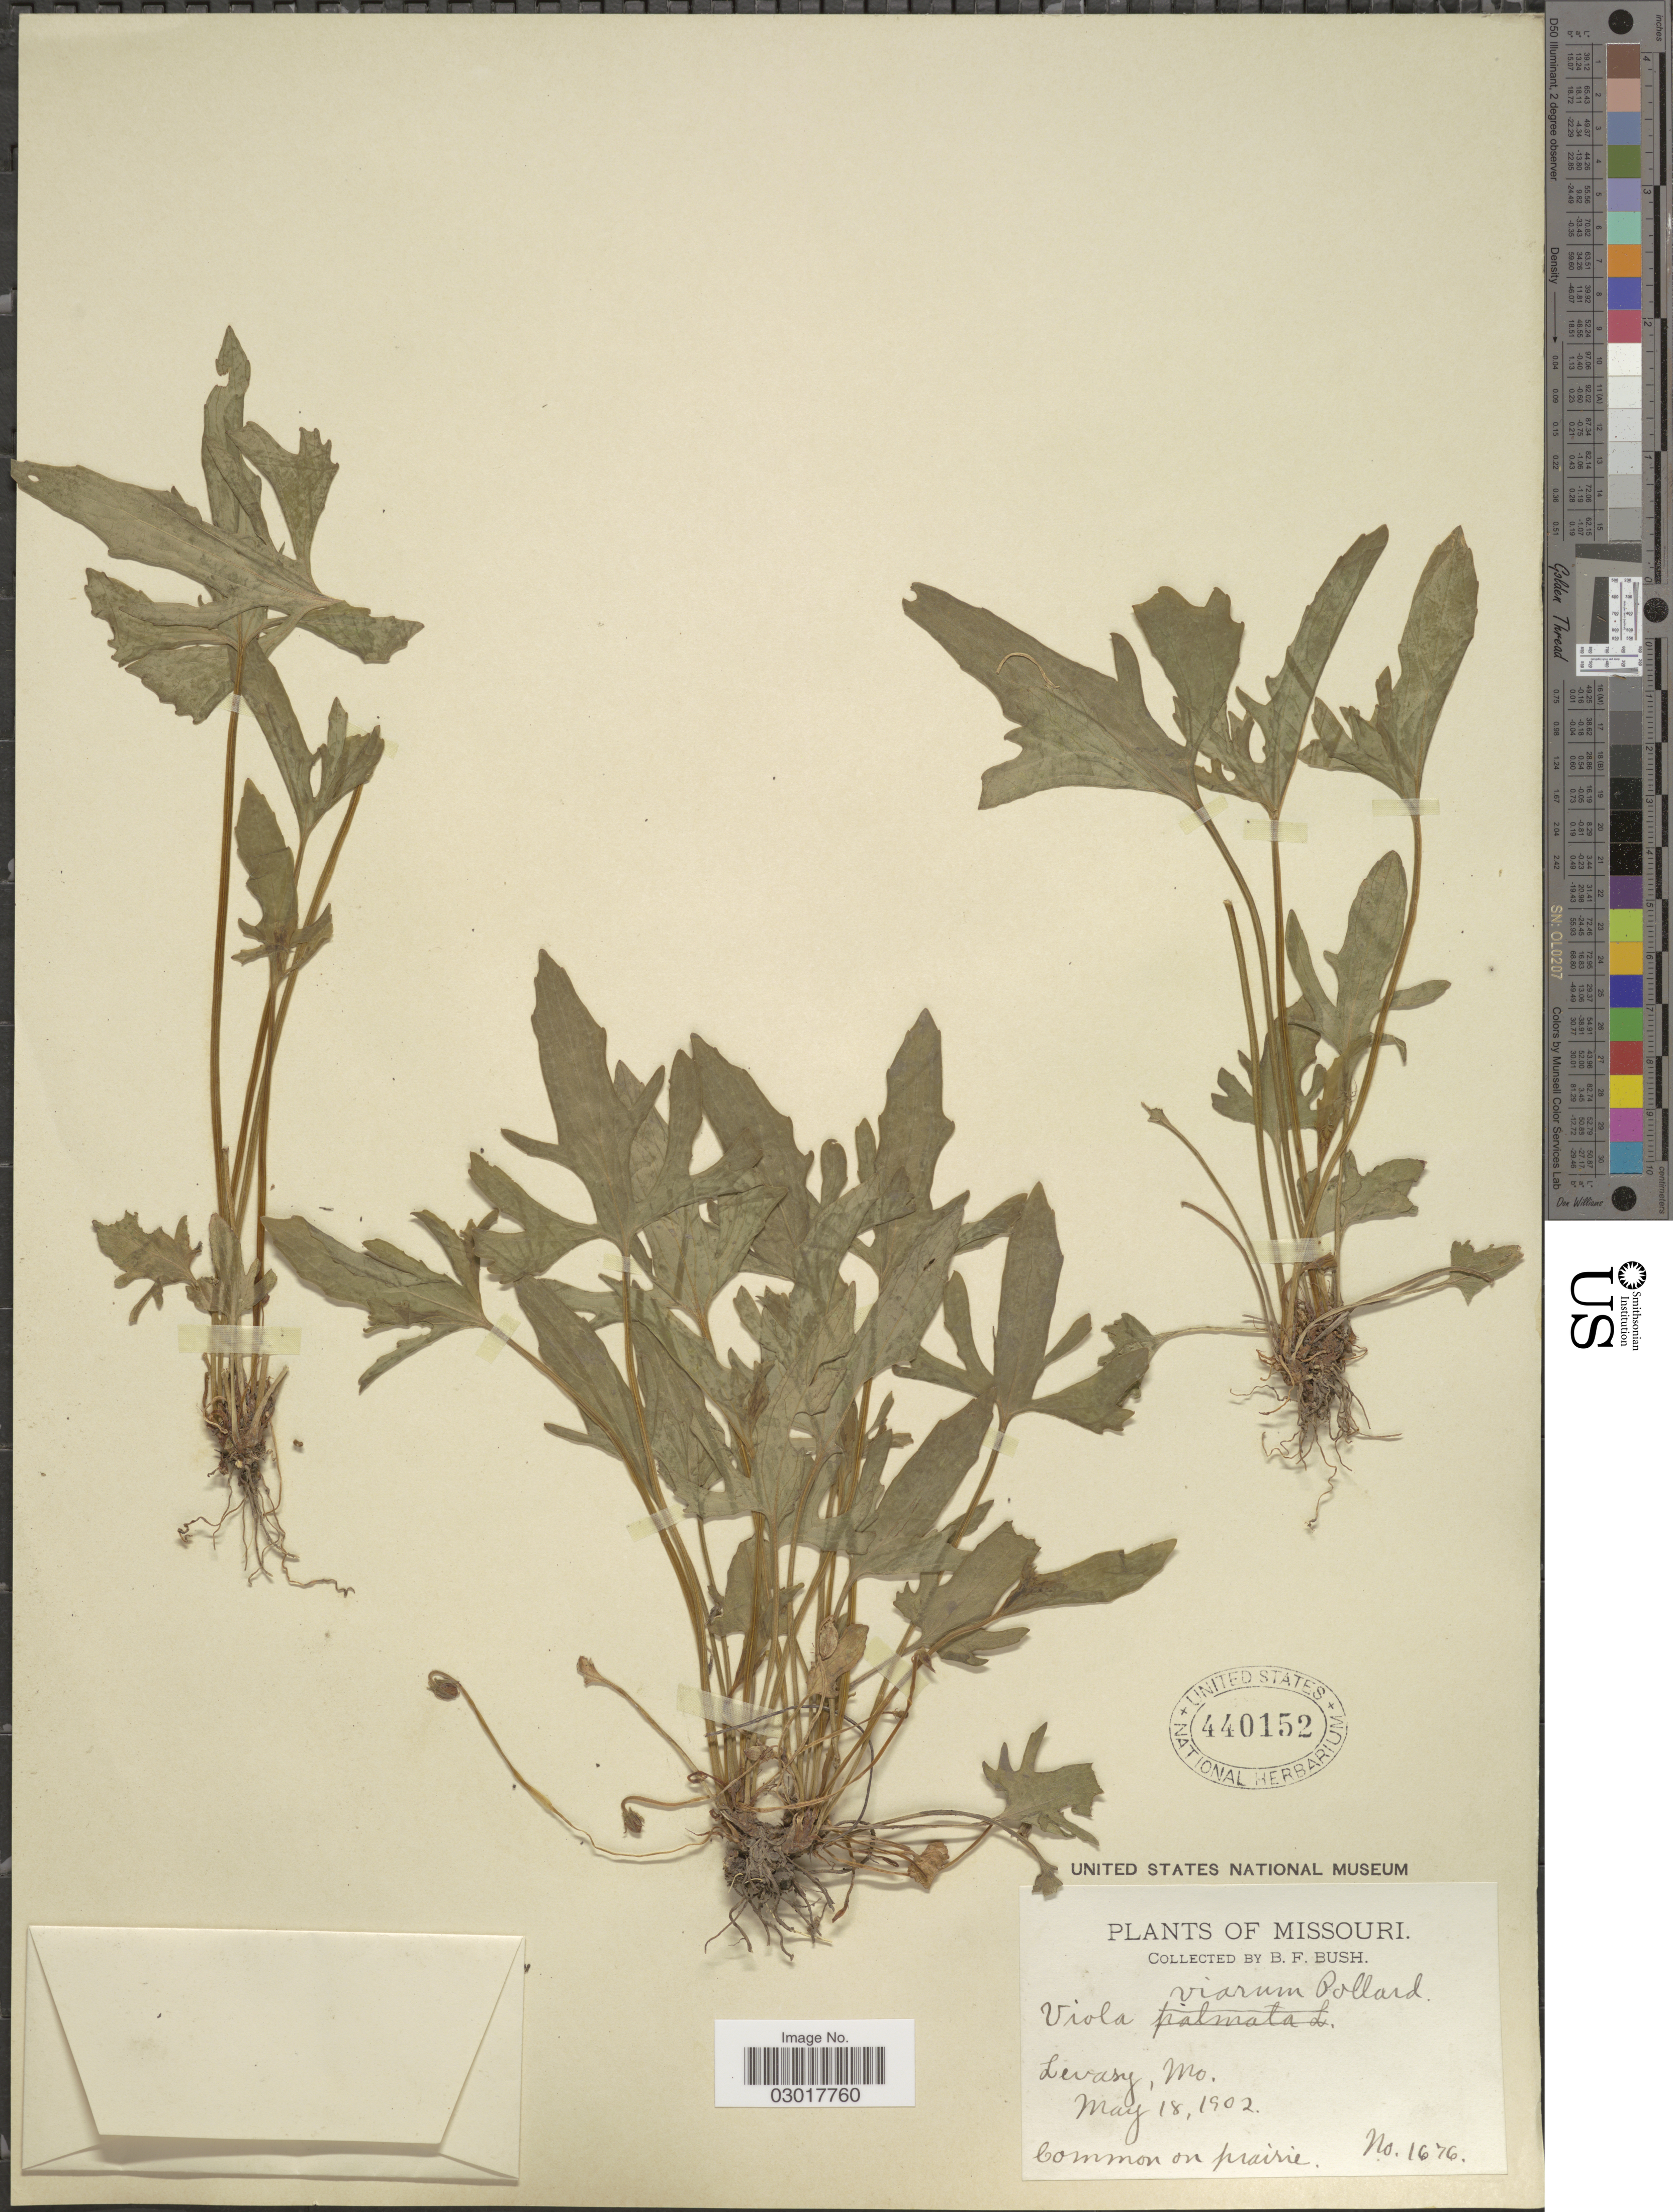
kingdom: Plantae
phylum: Tracheophyta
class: Magnoliopsida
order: Malpighiales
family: Violaceae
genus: Viola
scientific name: Viola viarum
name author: Pollard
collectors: B. F. Bush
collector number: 1676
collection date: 1902-05-18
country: United States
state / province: Missouri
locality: Levasy.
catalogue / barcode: US 440152